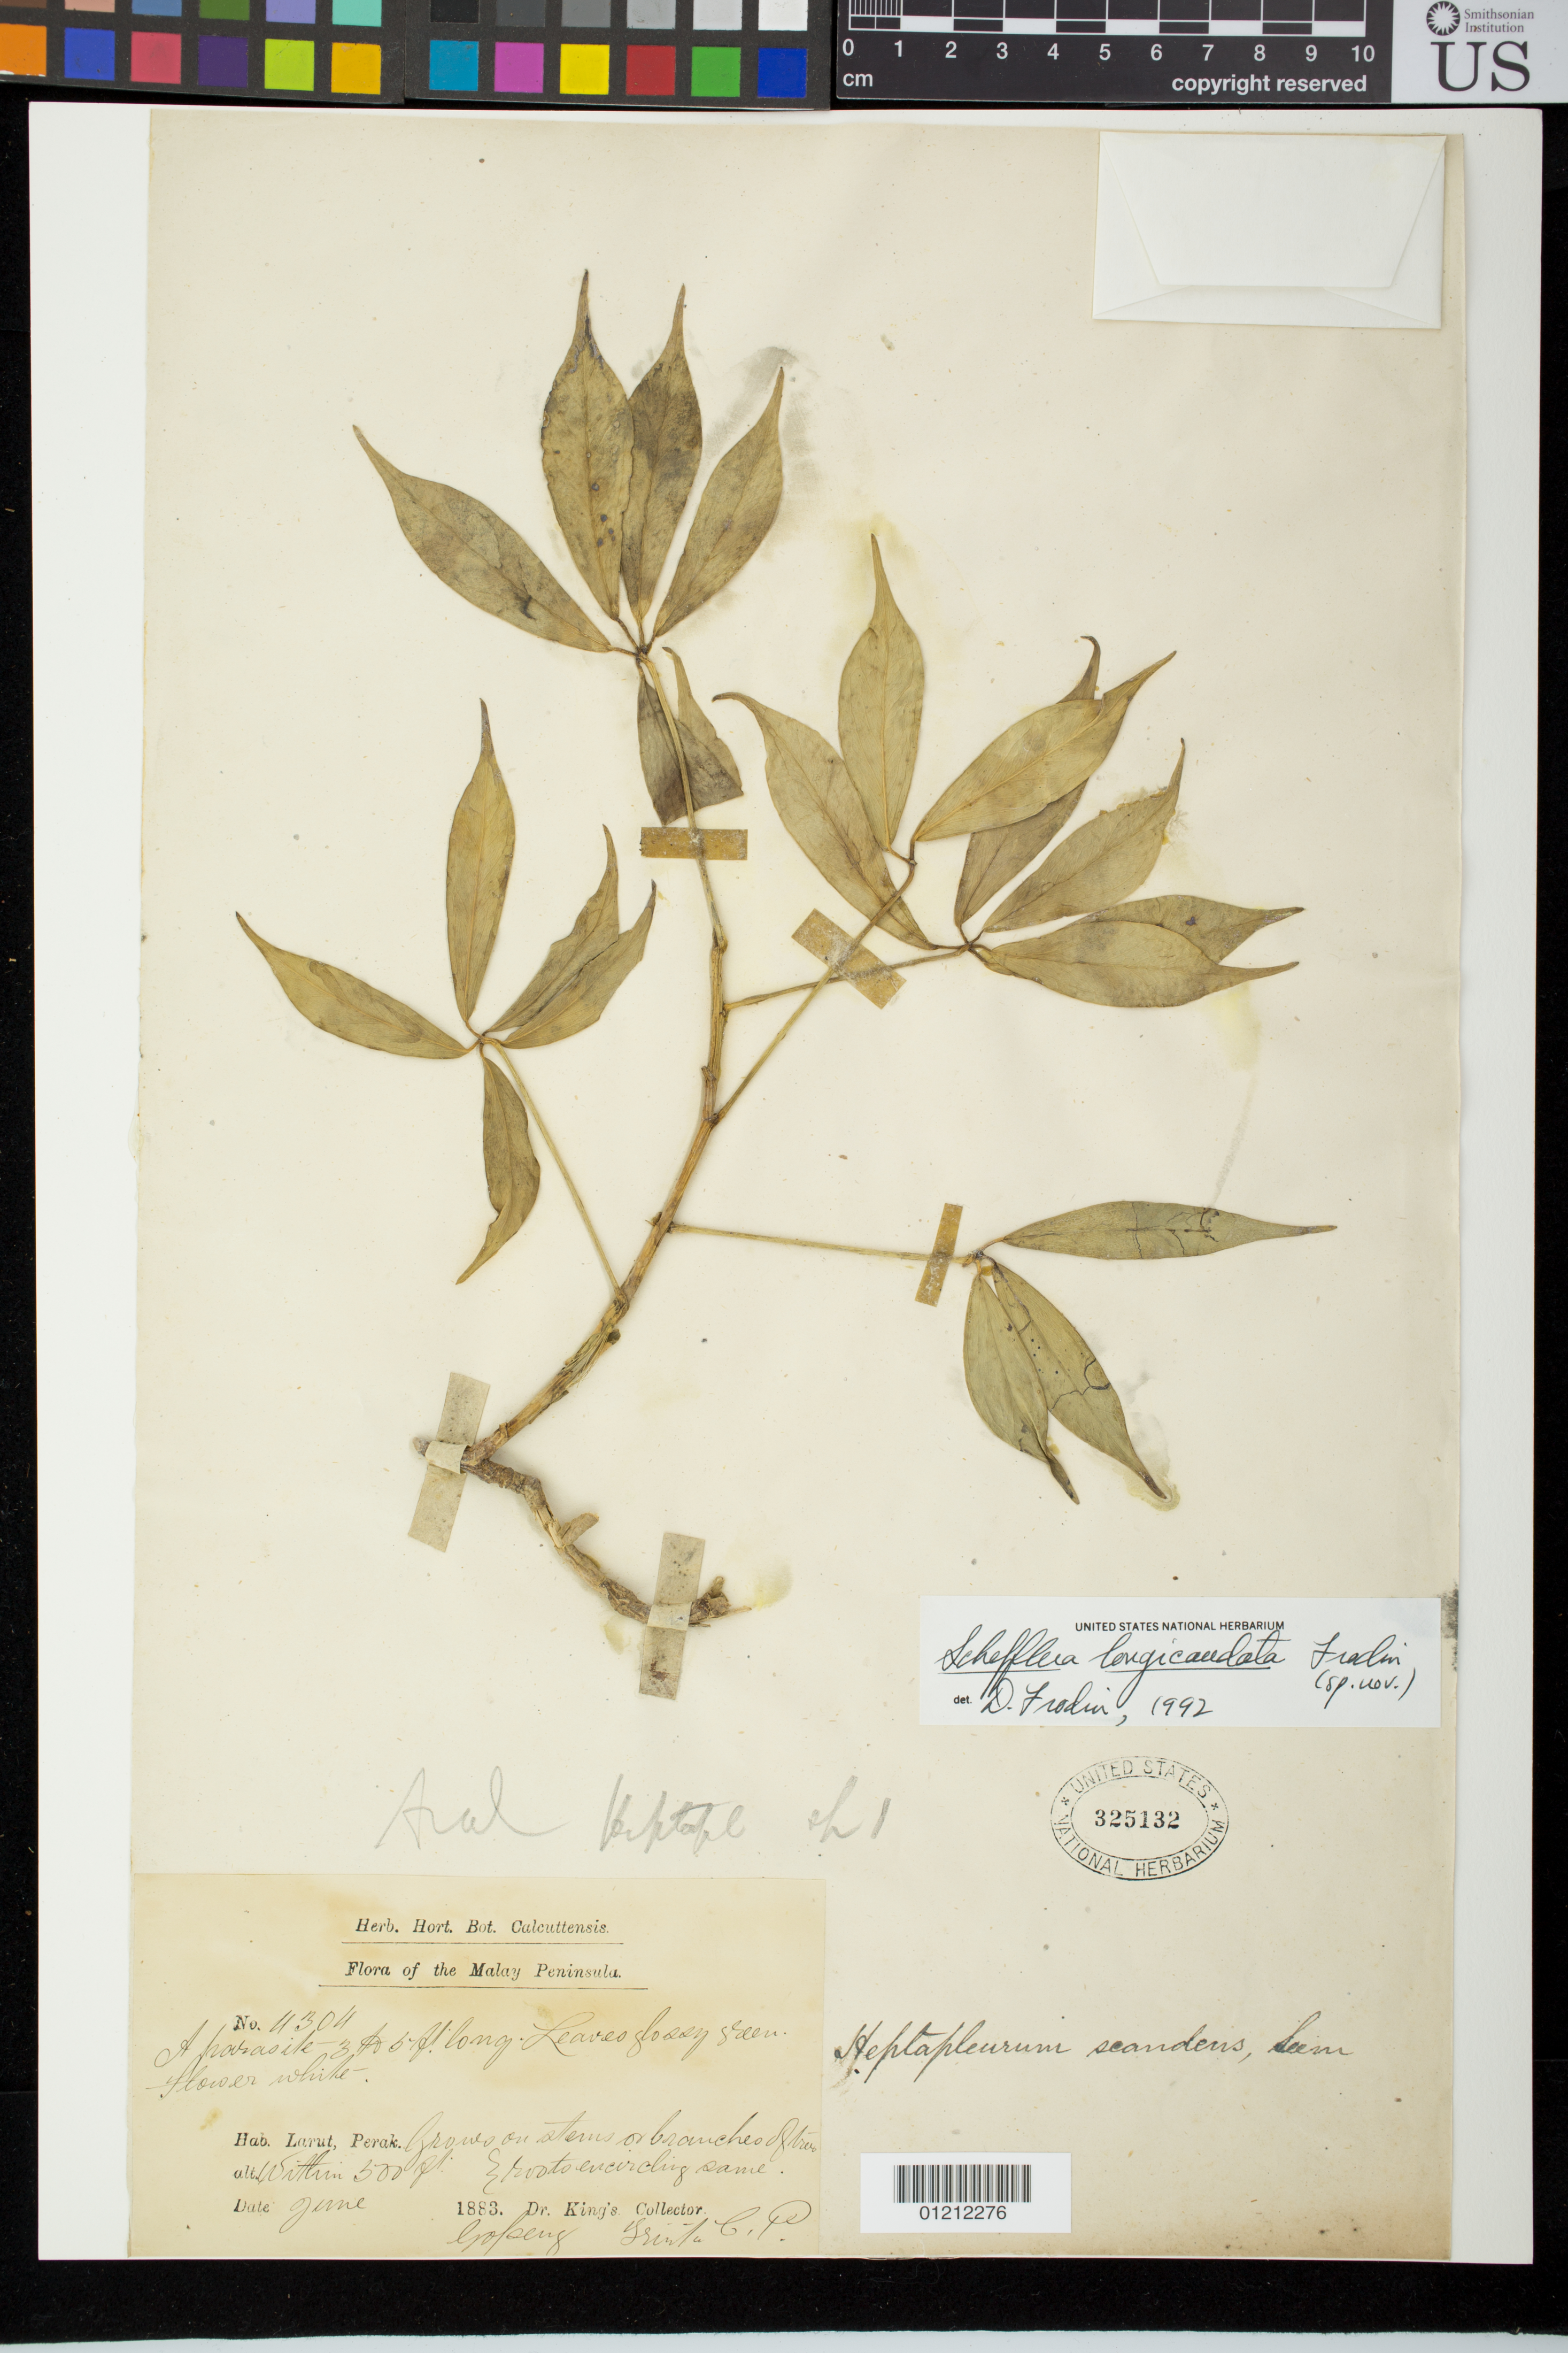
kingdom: Plantae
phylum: Tracheophyta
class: Magnoliopsida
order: Apiales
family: Araliaceae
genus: Schefflera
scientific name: Schefflera longicaudata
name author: Frodin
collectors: G. King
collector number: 4304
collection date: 1883-06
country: Malaysia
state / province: Perak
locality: Larut, Perak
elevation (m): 152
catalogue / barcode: US 325132